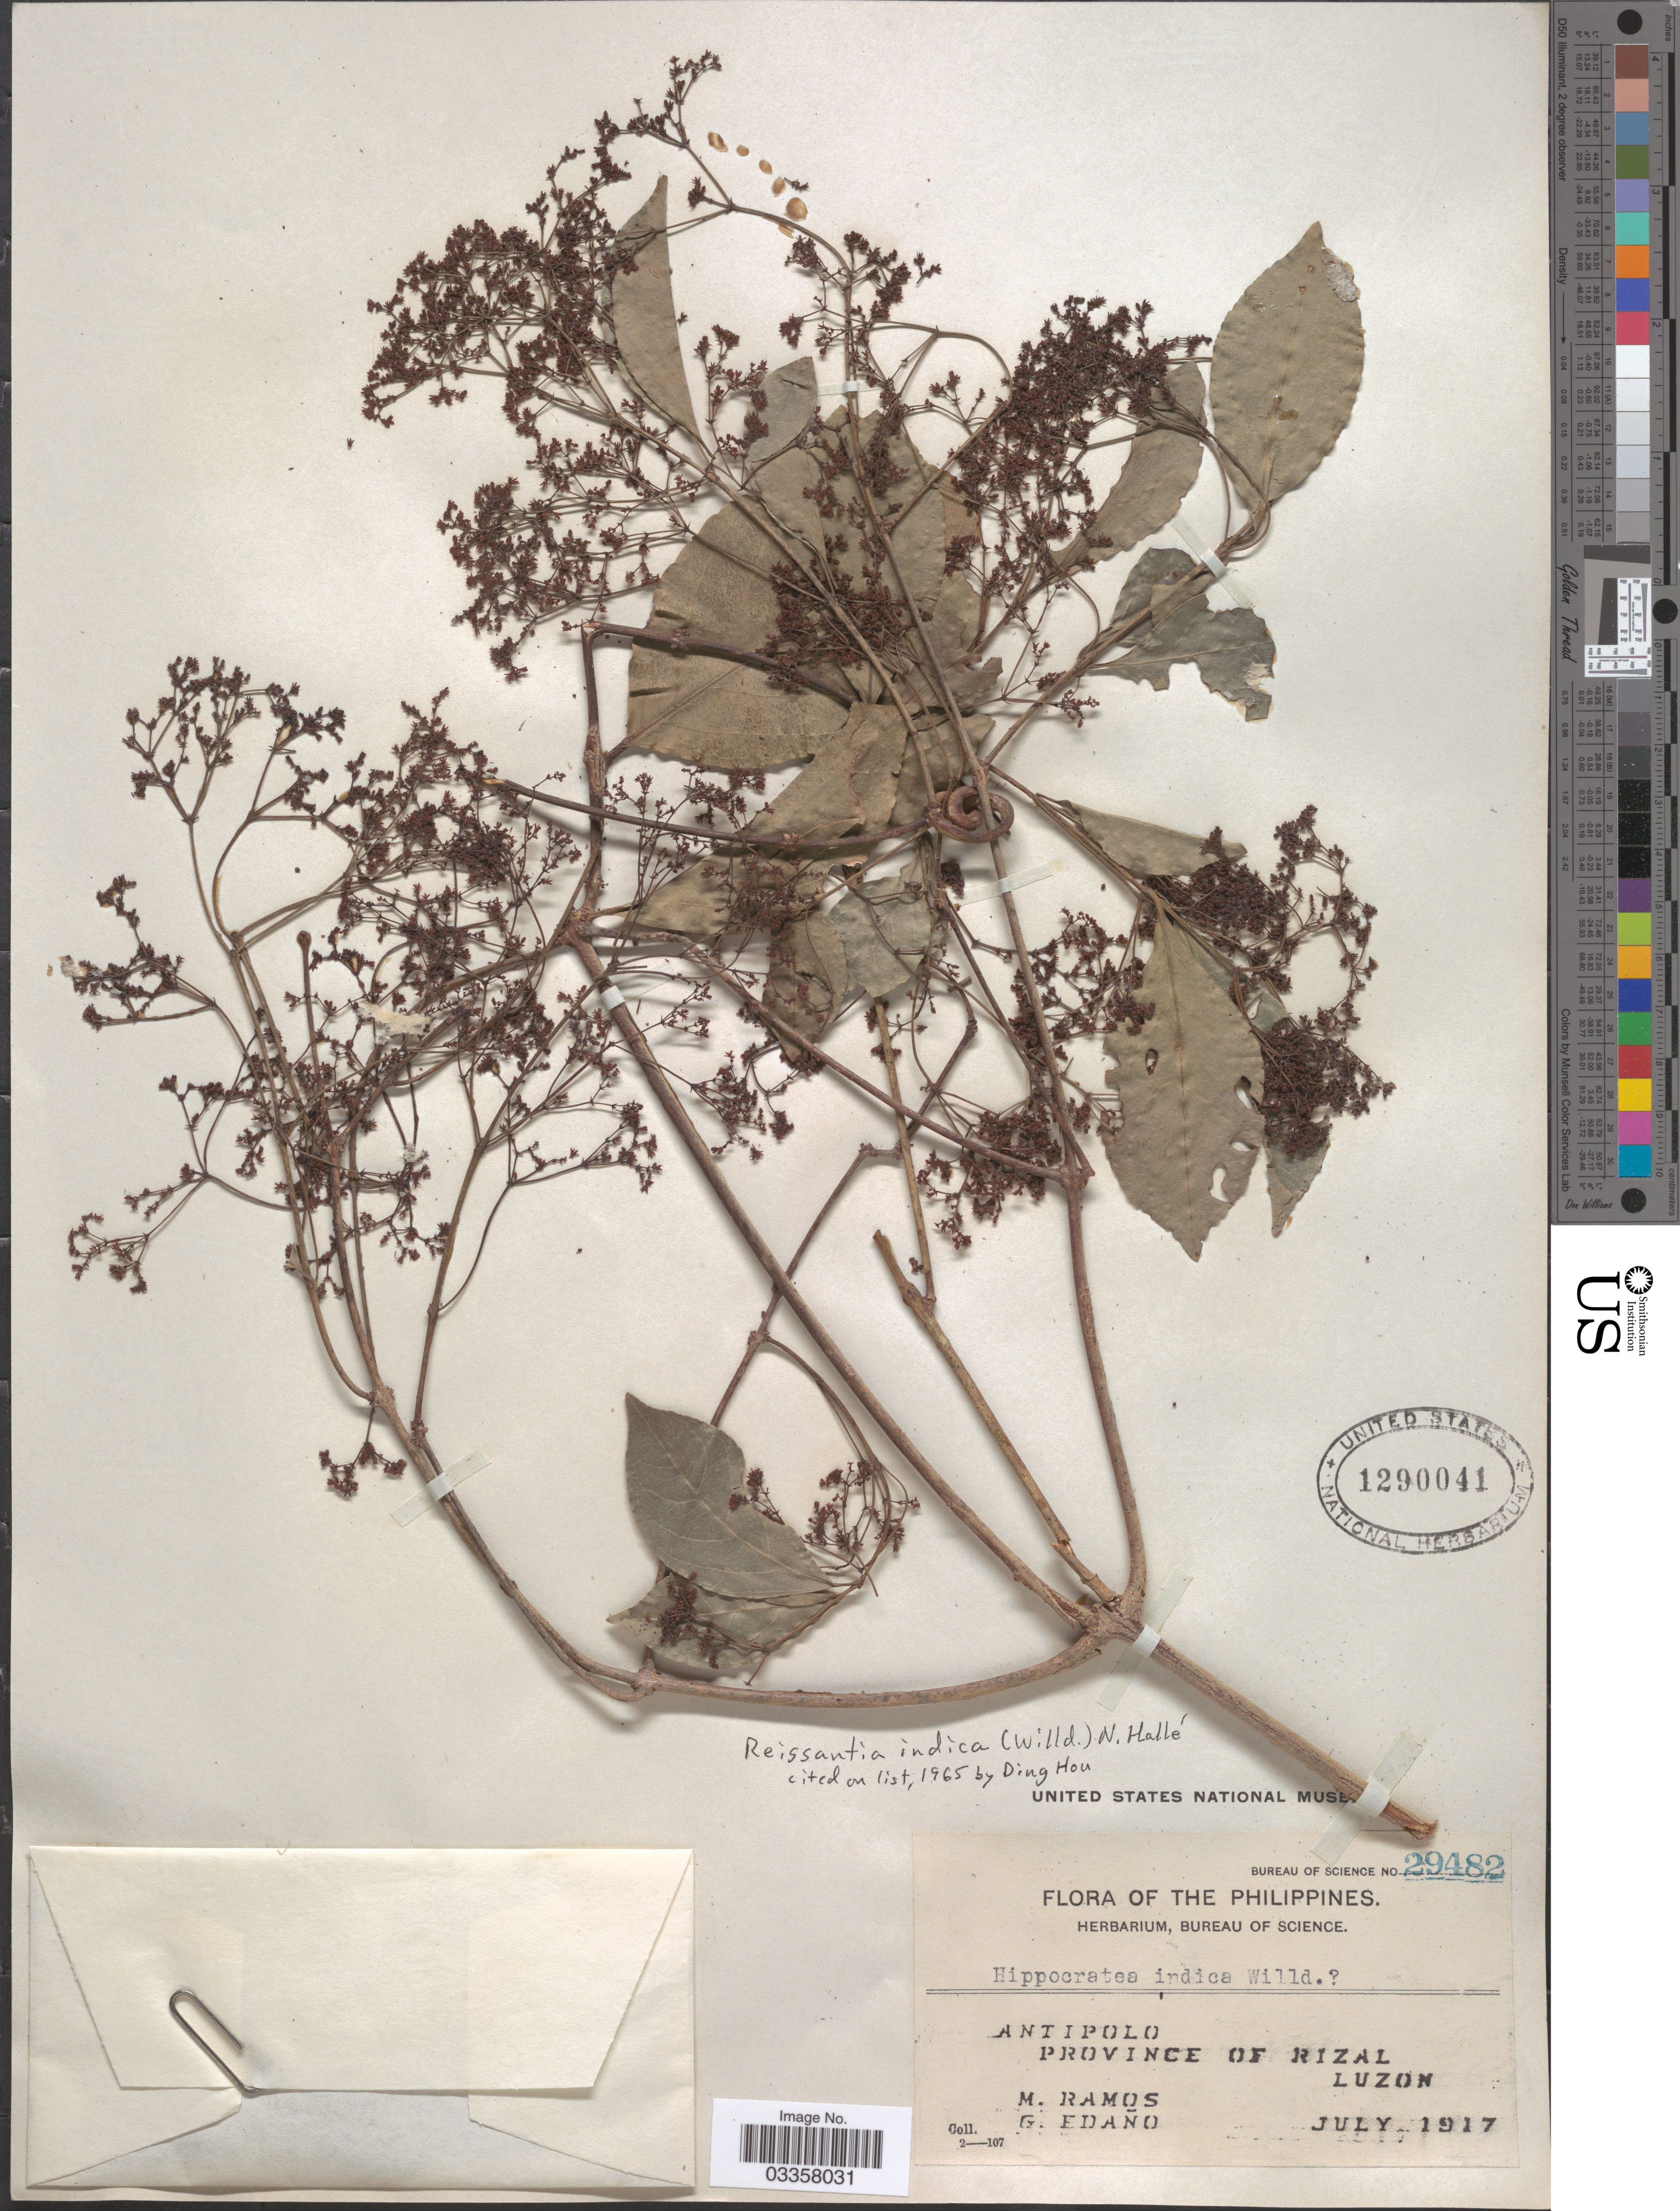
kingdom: Plantae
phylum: Tracheophyta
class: Magnoliopsida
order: Celastrales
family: Celastraceae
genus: Reissantia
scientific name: Reissantia indica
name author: (Willd.) N. Hallé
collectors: M. Ramos & G. Edaño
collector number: Bureau of Science 29482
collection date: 1917-07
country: Philippines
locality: Antipolo, Province of Rizal, Luzon.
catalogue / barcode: US 1290041